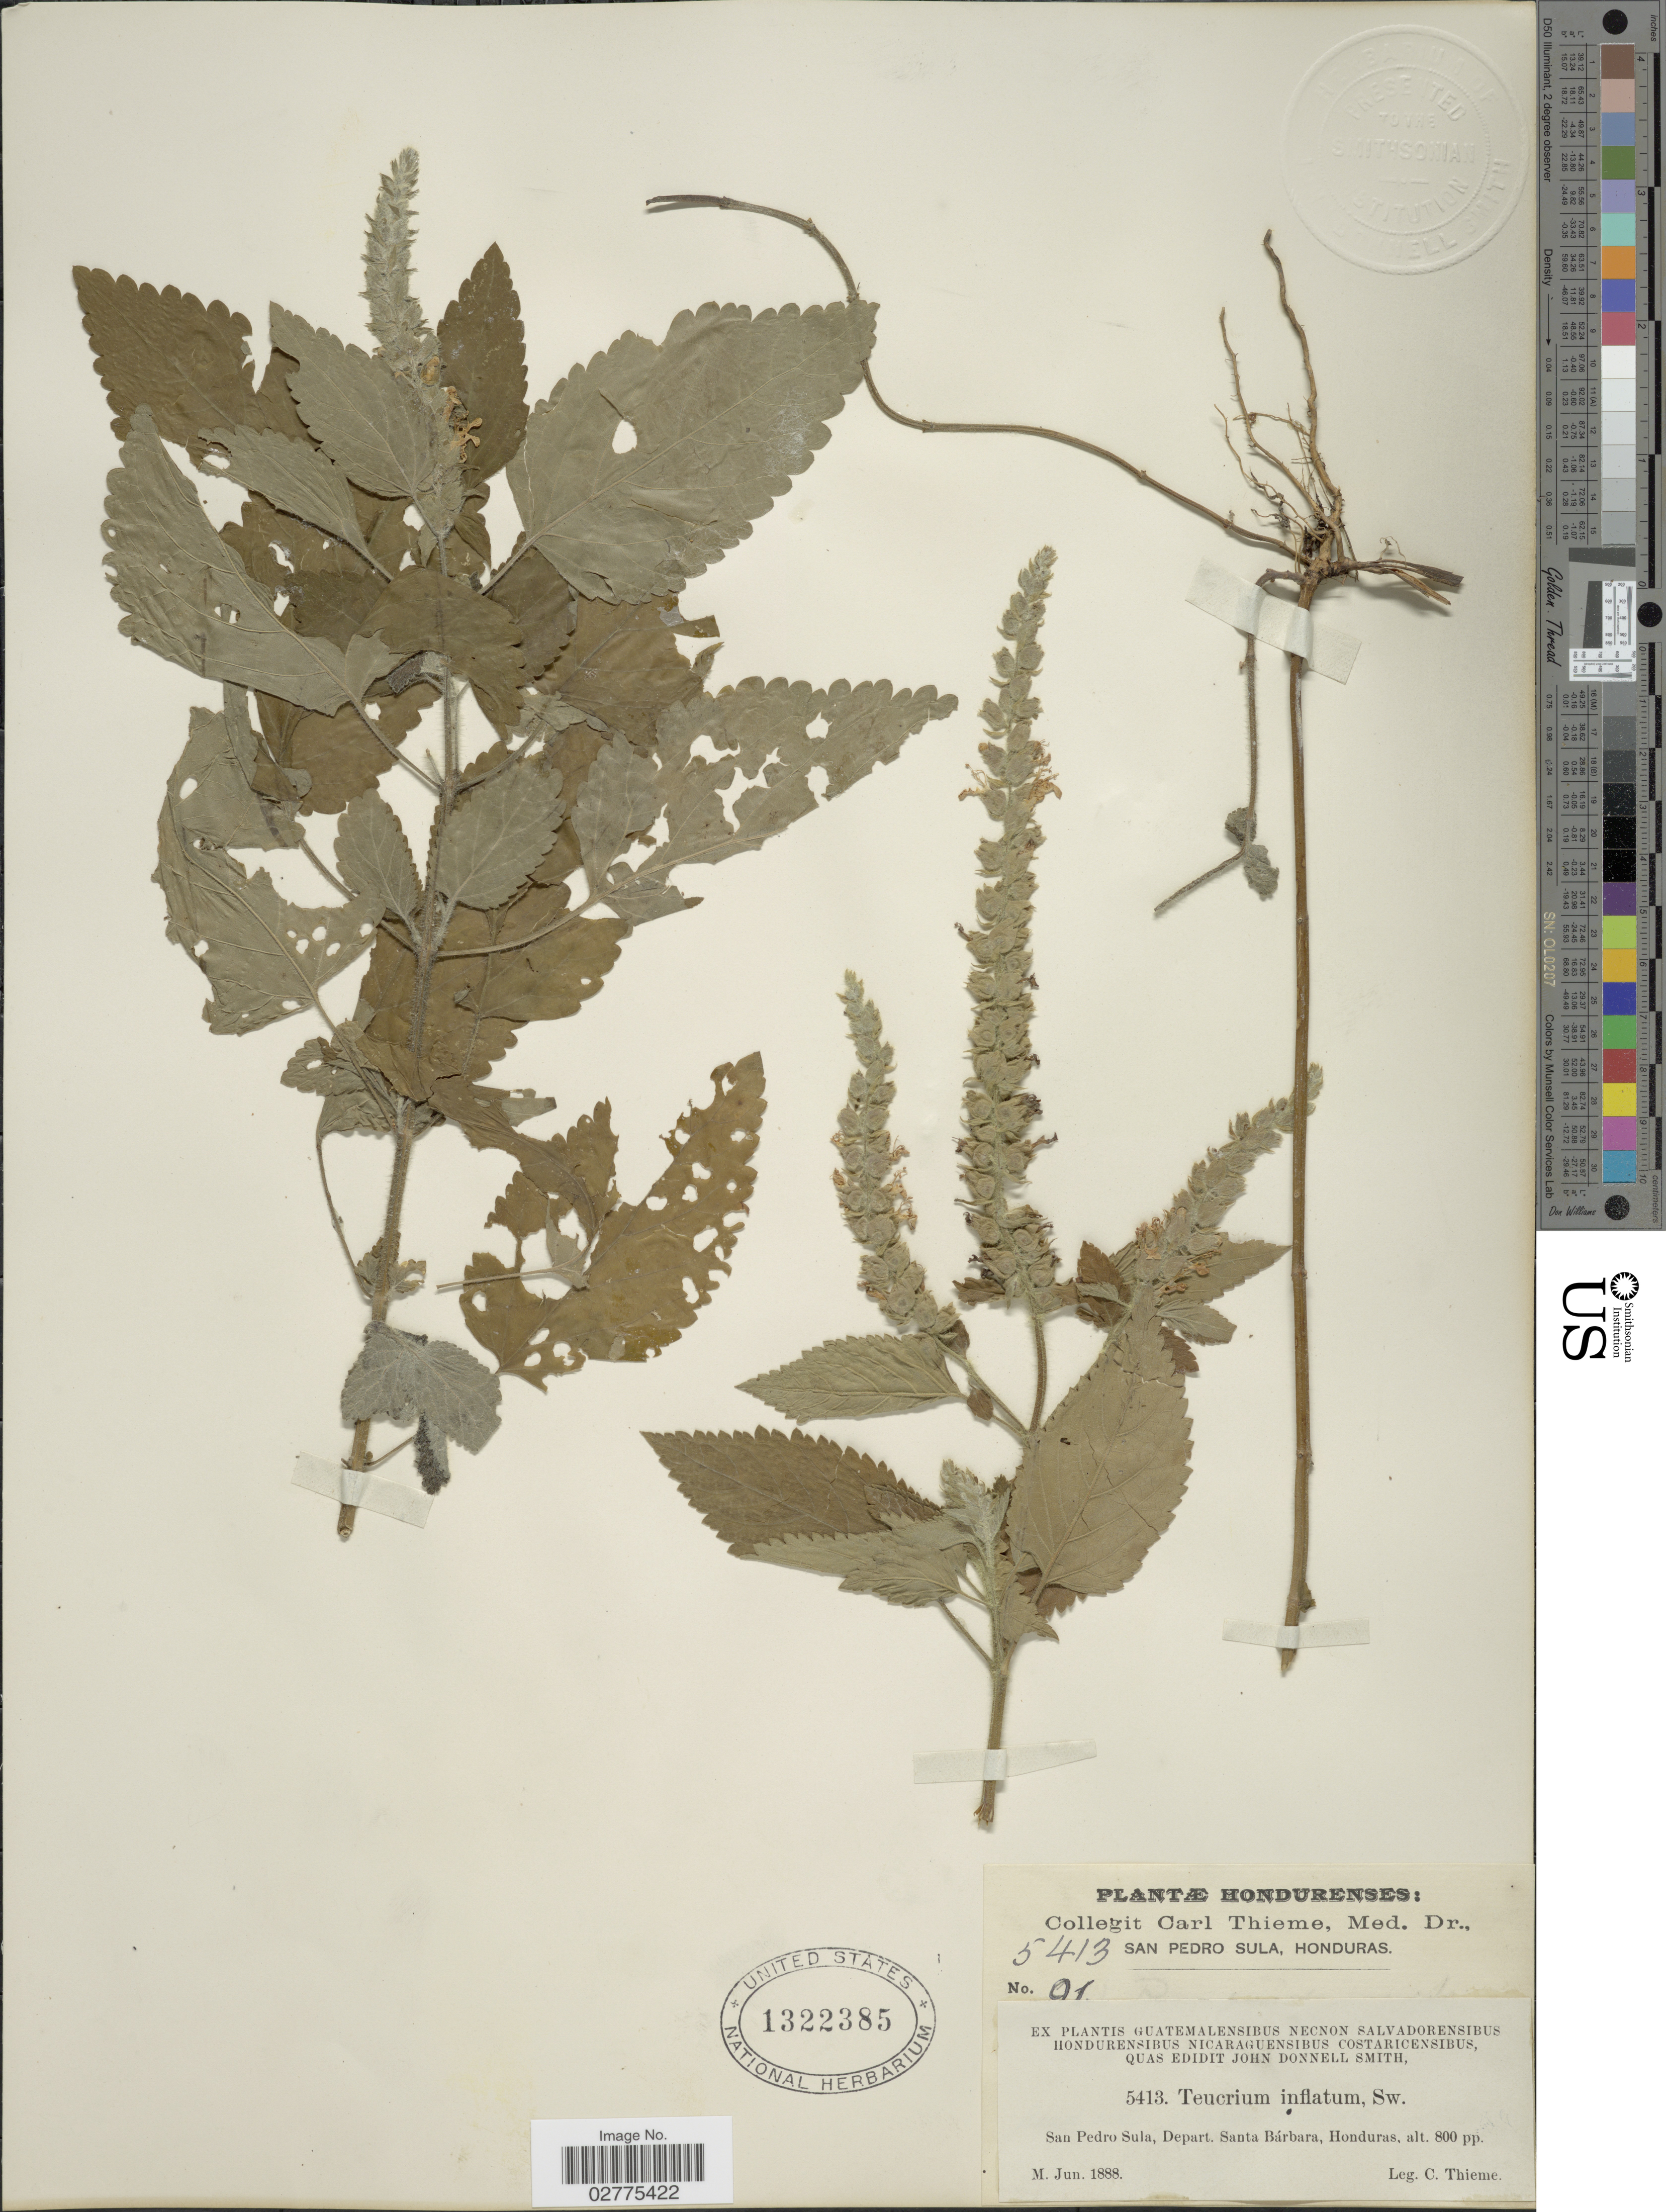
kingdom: Plantae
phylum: Tracheophyta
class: Magnoliopsida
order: Lamiales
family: Lamiaceae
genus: Teucrium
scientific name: Teucrium vesicarium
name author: Mill.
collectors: C. Thieme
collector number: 5413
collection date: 1888-06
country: Honduras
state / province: Santa Bárbara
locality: San Pedro Sula, Depart. Santa Bárbara.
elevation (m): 244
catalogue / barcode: US 1322385